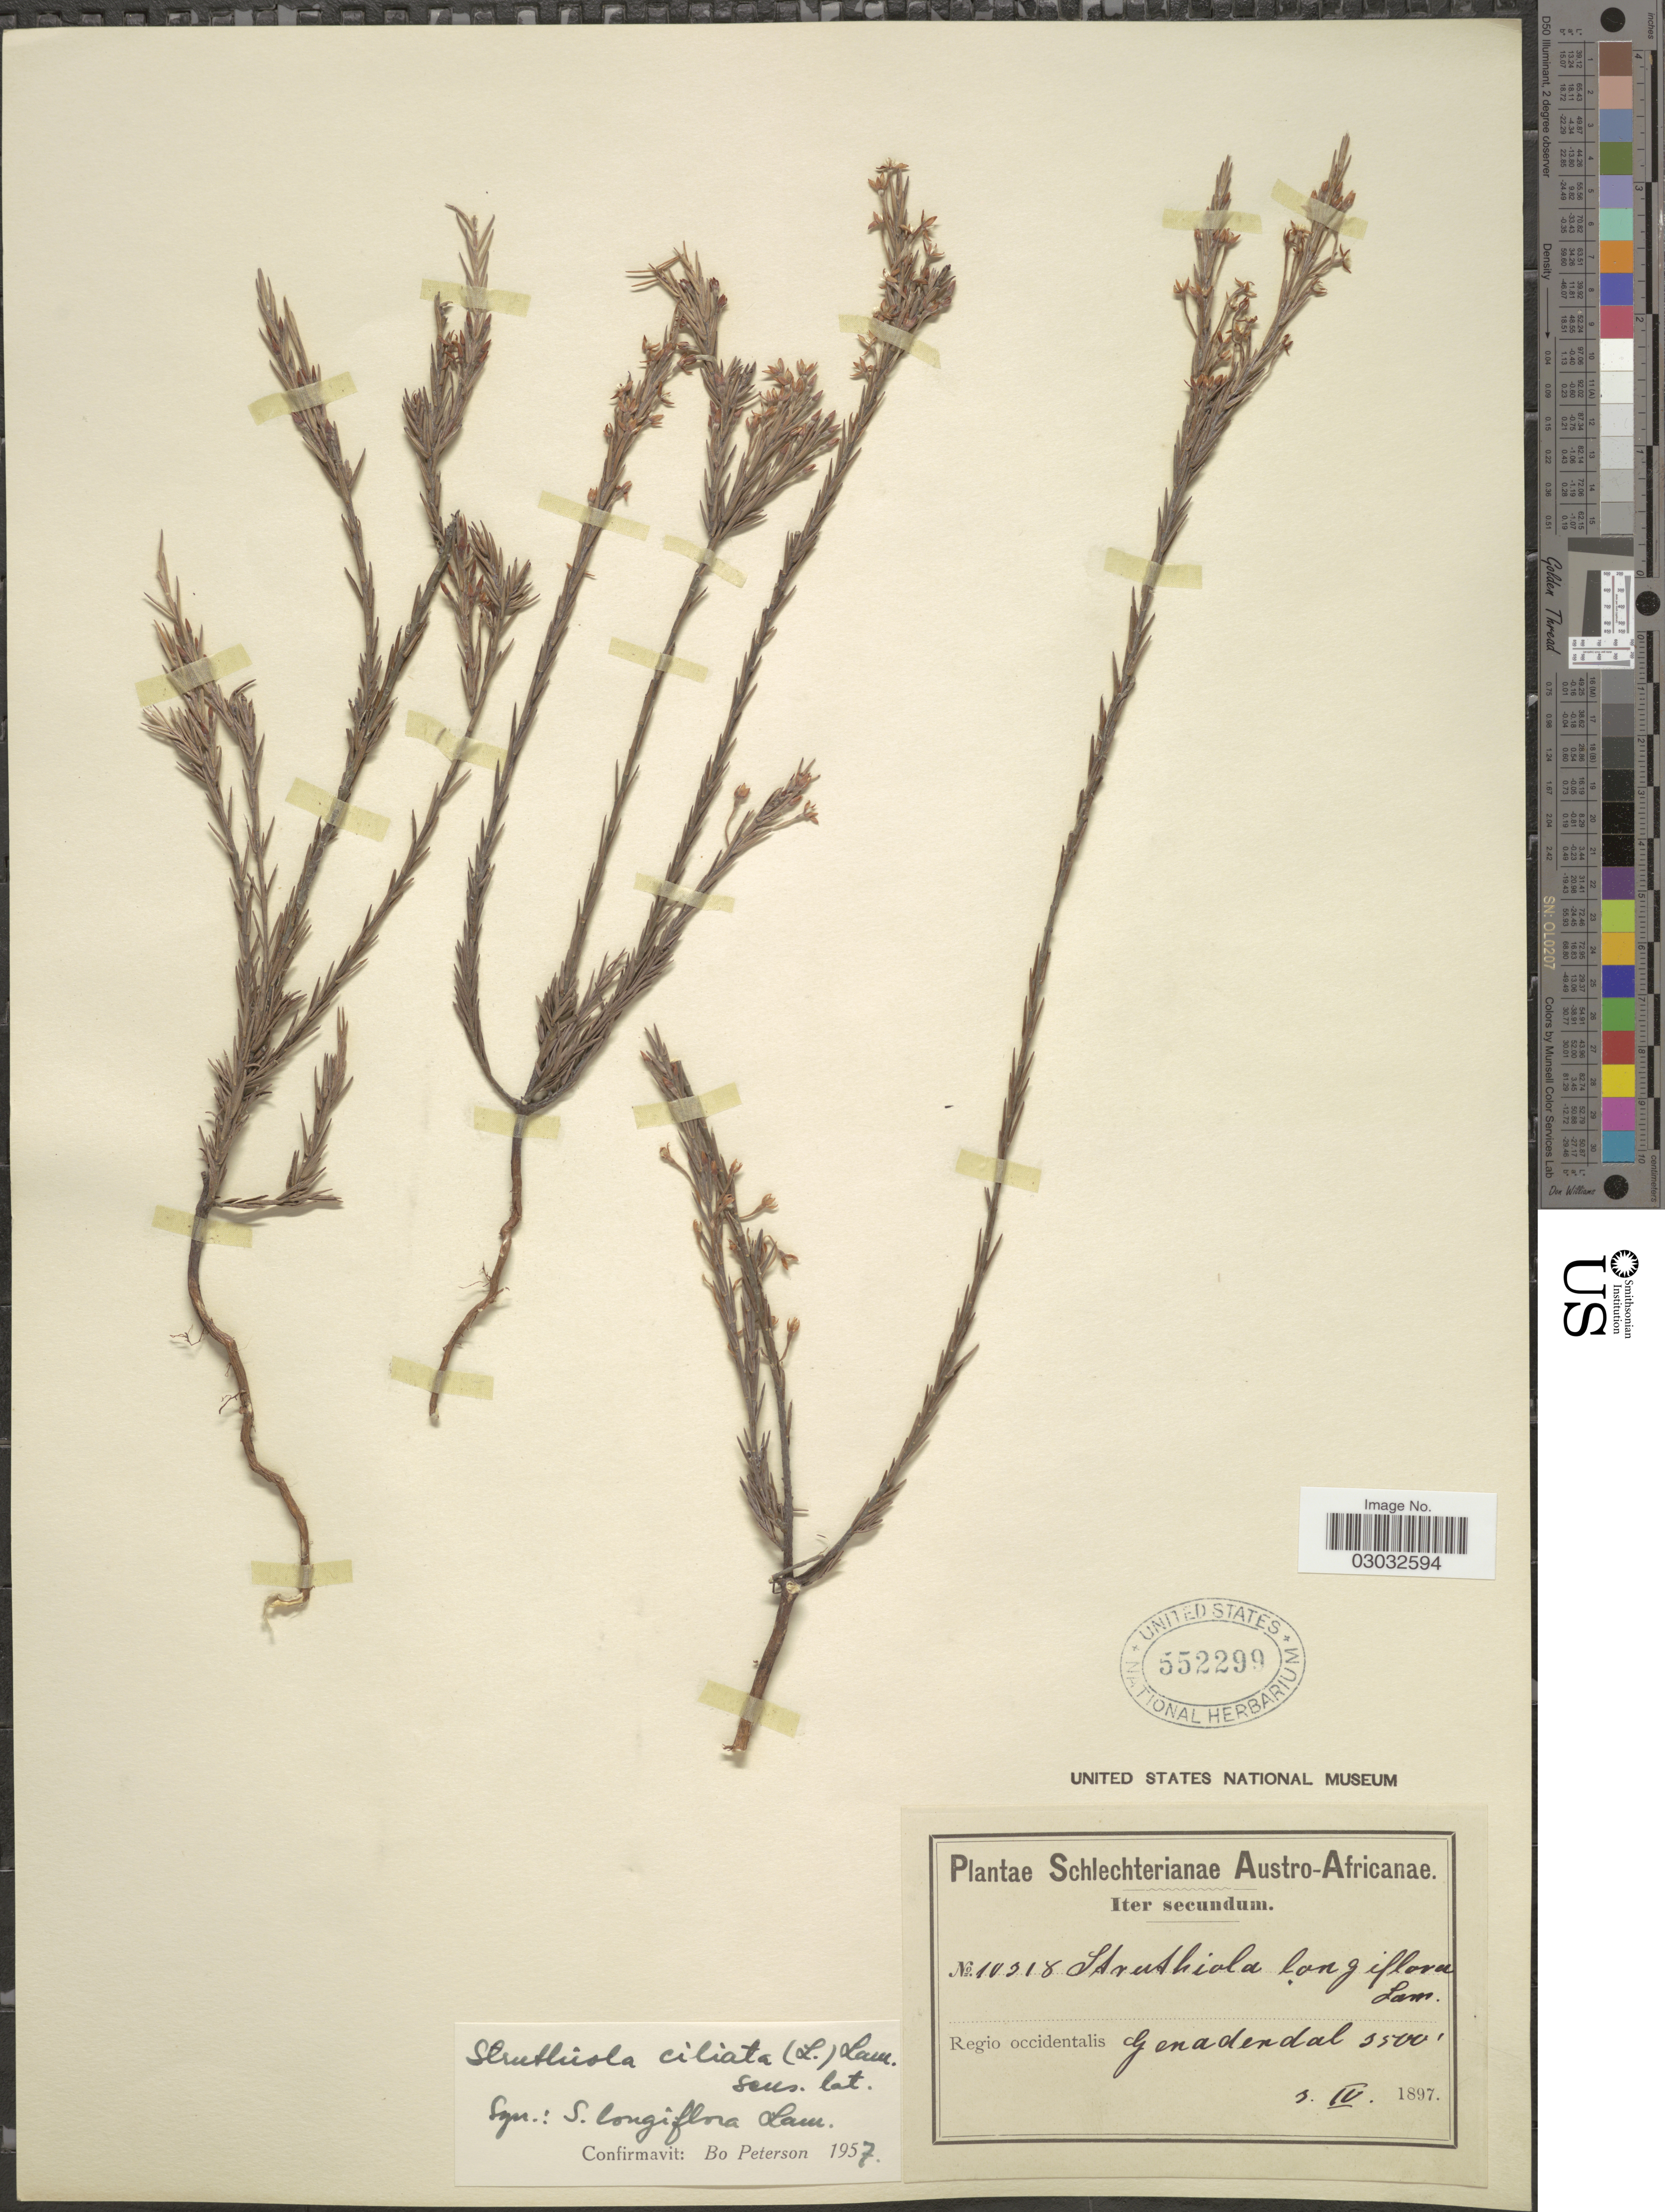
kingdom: Plantae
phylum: Tracheophyta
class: Magnoliopsida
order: Malvales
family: Thymelaeaceae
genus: Struthiola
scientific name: Struthiola ciliata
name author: (L.) Lam.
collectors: Schlechter, --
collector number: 10318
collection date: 1897-04-03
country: South Africa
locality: Austro-Africanae. Regio occidentalis. Genadendal.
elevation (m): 1067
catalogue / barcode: US 552299